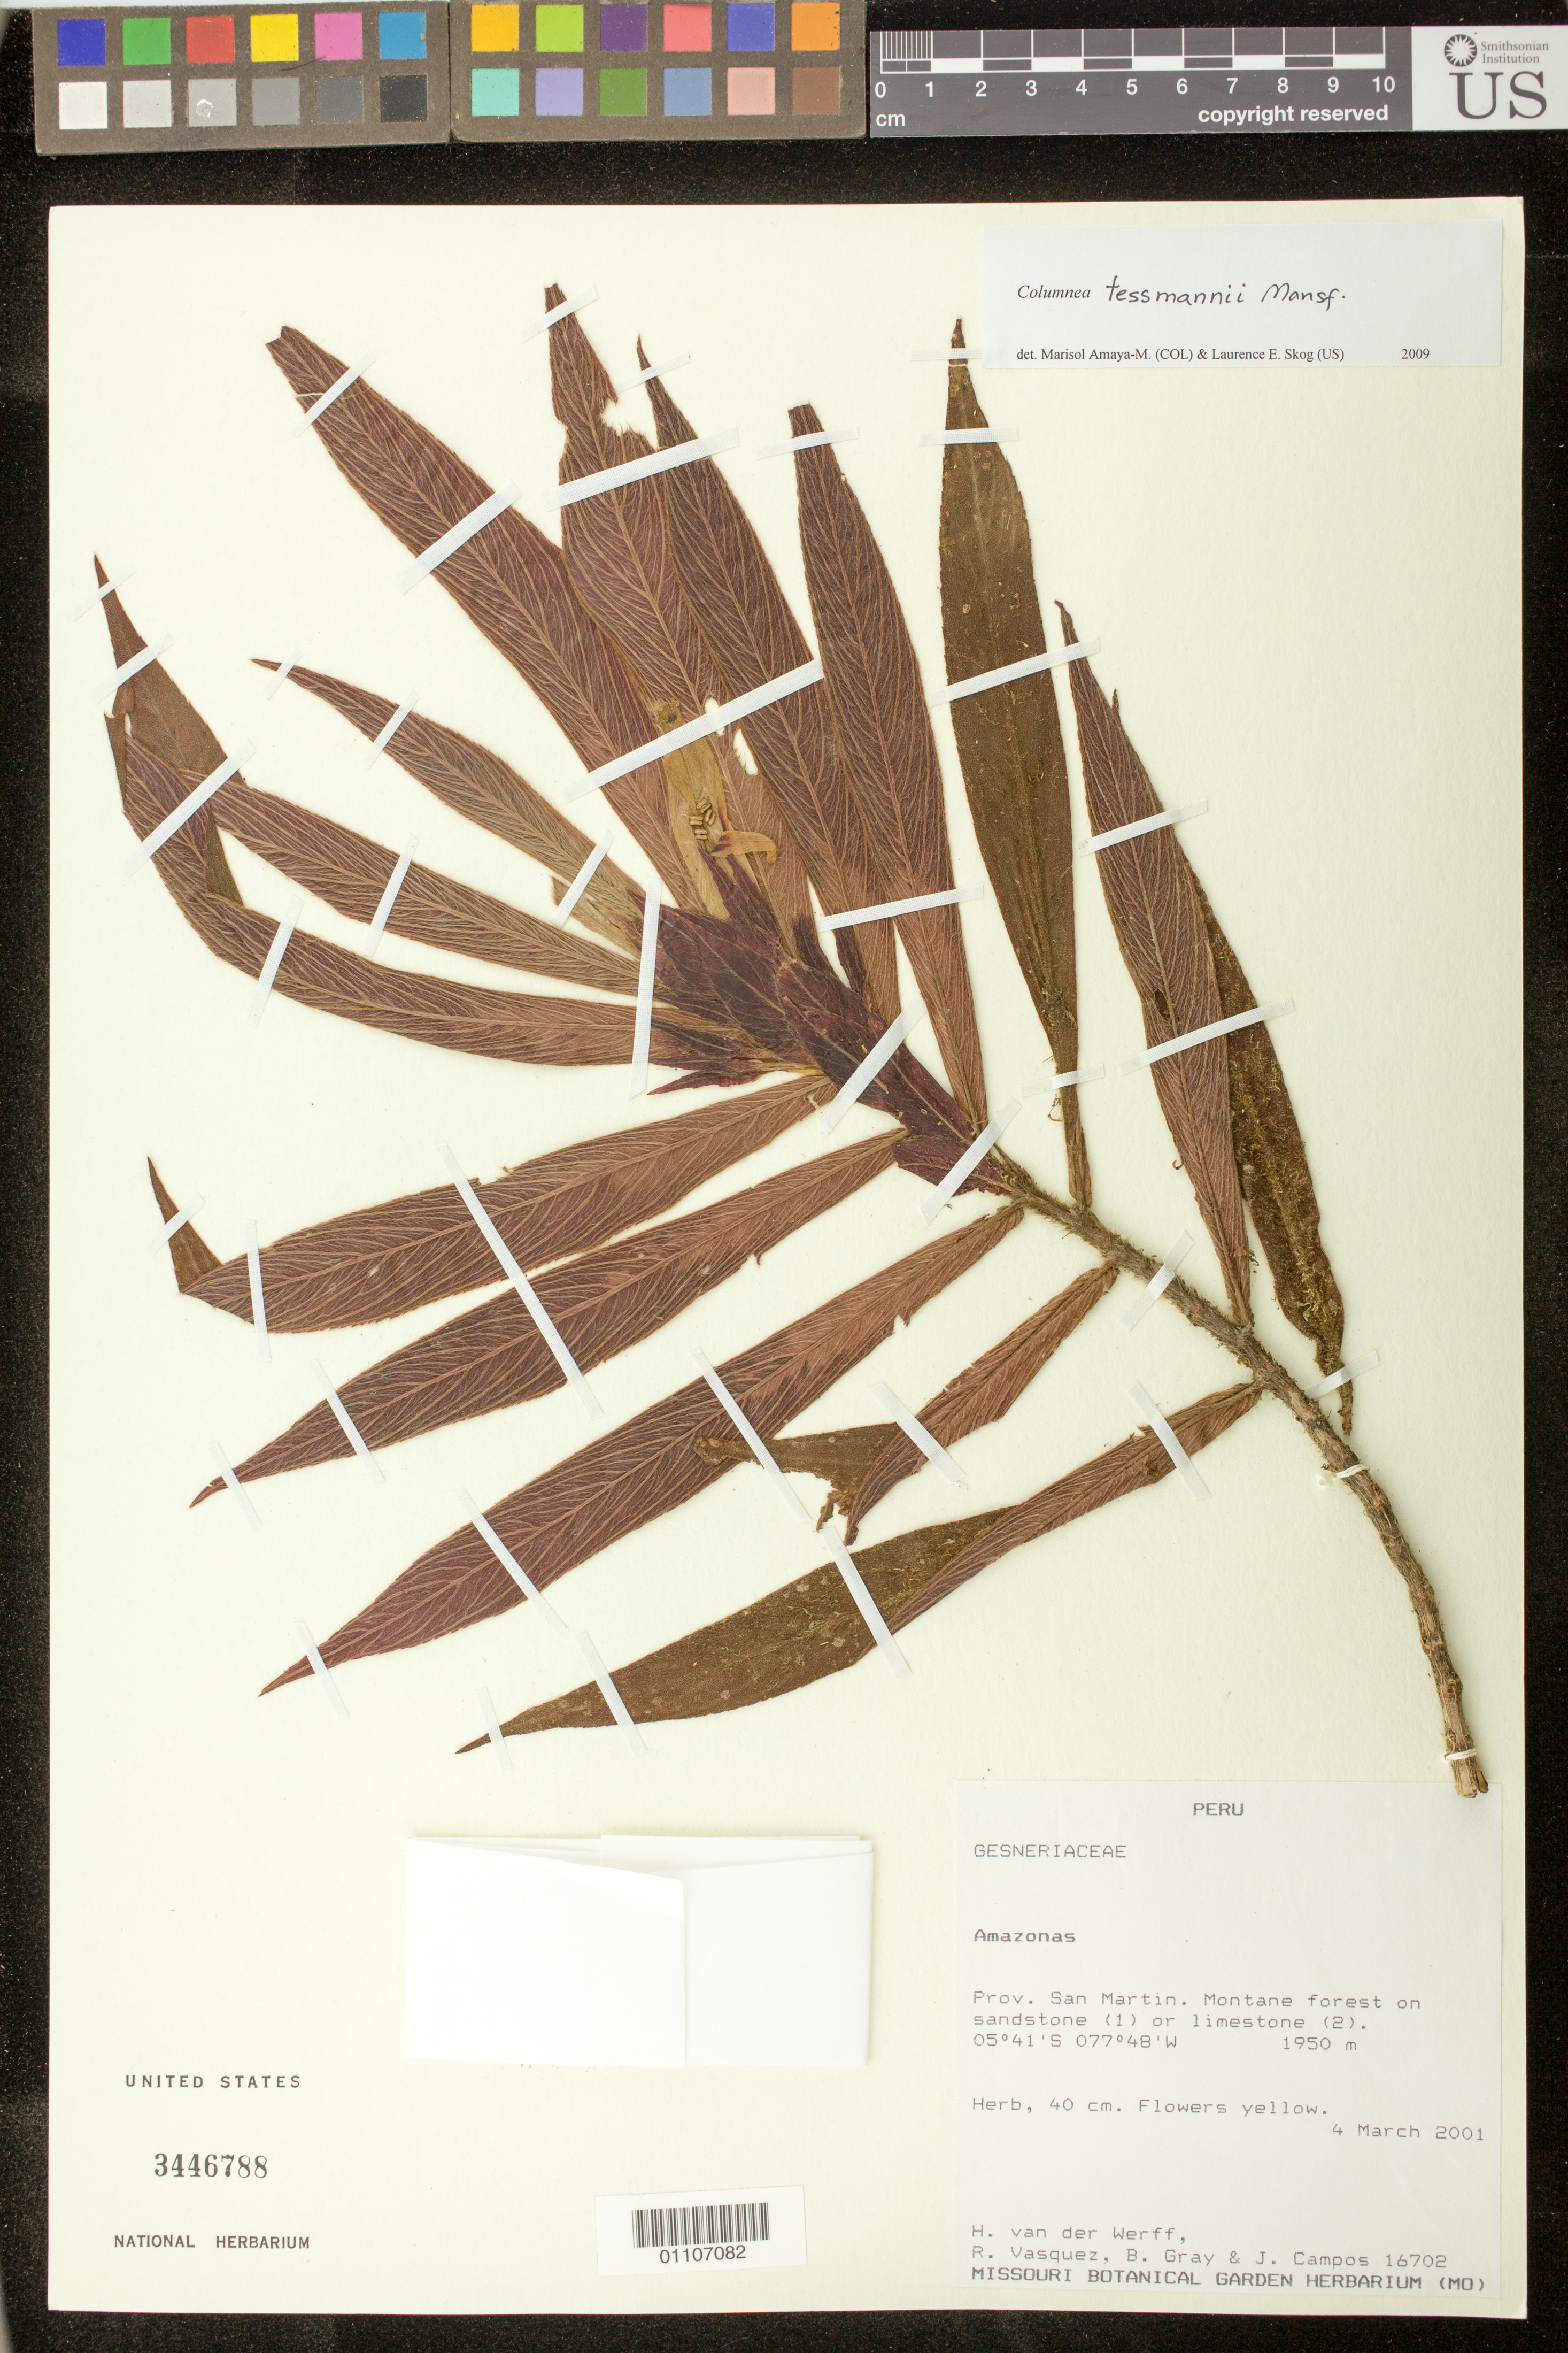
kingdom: Plantae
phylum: Tracheophyta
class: Magnoliopsida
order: Lamiales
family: Gesneriaceae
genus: Columnea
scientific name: Columnea tessmannii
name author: Mansf.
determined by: Skog, Laurence E.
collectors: H. van der Werff, R. Vásquez, B. Gray & J. Campos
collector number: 16702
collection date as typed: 04 Mar 2001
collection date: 2001-03-04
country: Peru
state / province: Amazonas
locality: Prov. San Martin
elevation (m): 1950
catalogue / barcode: US 3446788